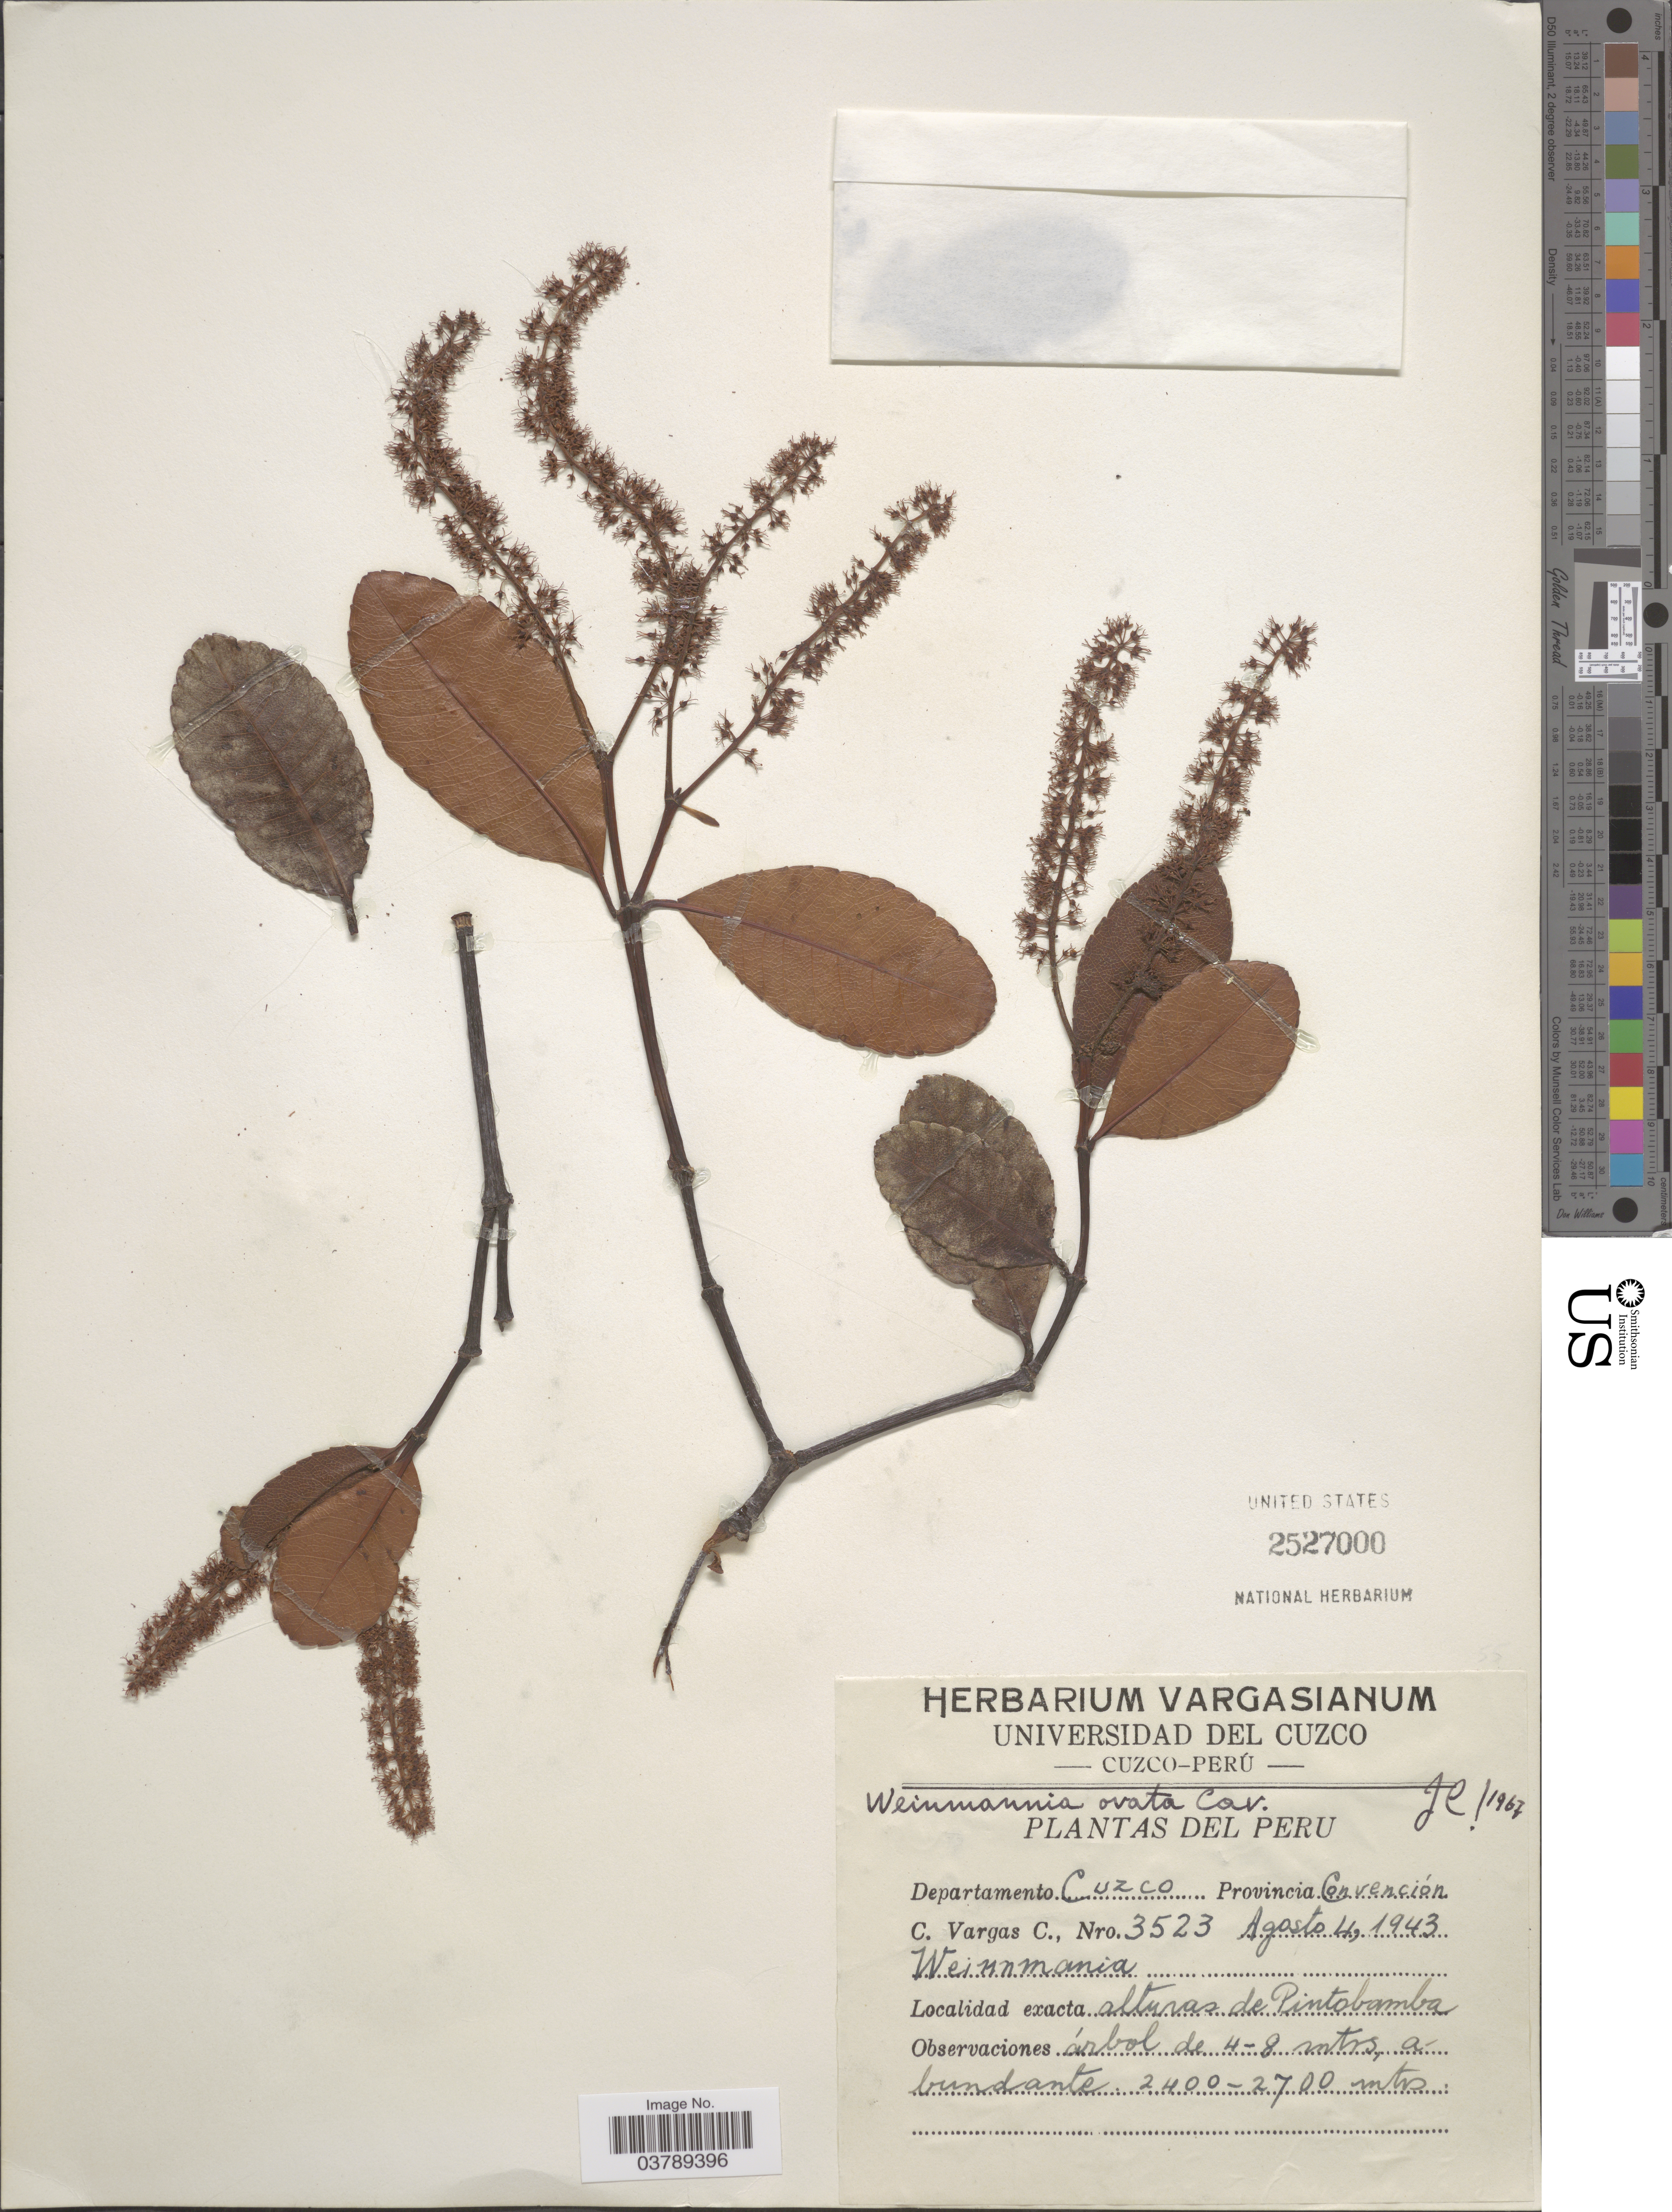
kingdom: Plantae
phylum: Tracheophyta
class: Magnoliopsida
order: Oxalidales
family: Cunoniaceae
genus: Weinmannia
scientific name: Weinmannia ovata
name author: Cav.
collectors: C. Vargas Calderón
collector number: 3523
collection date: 1943-08-04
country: Peru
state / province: Cusco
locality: Departamento Cuzco, Provincia Convención. Alturas de Pintobamba.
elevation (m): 2400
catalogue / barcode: US 2527000